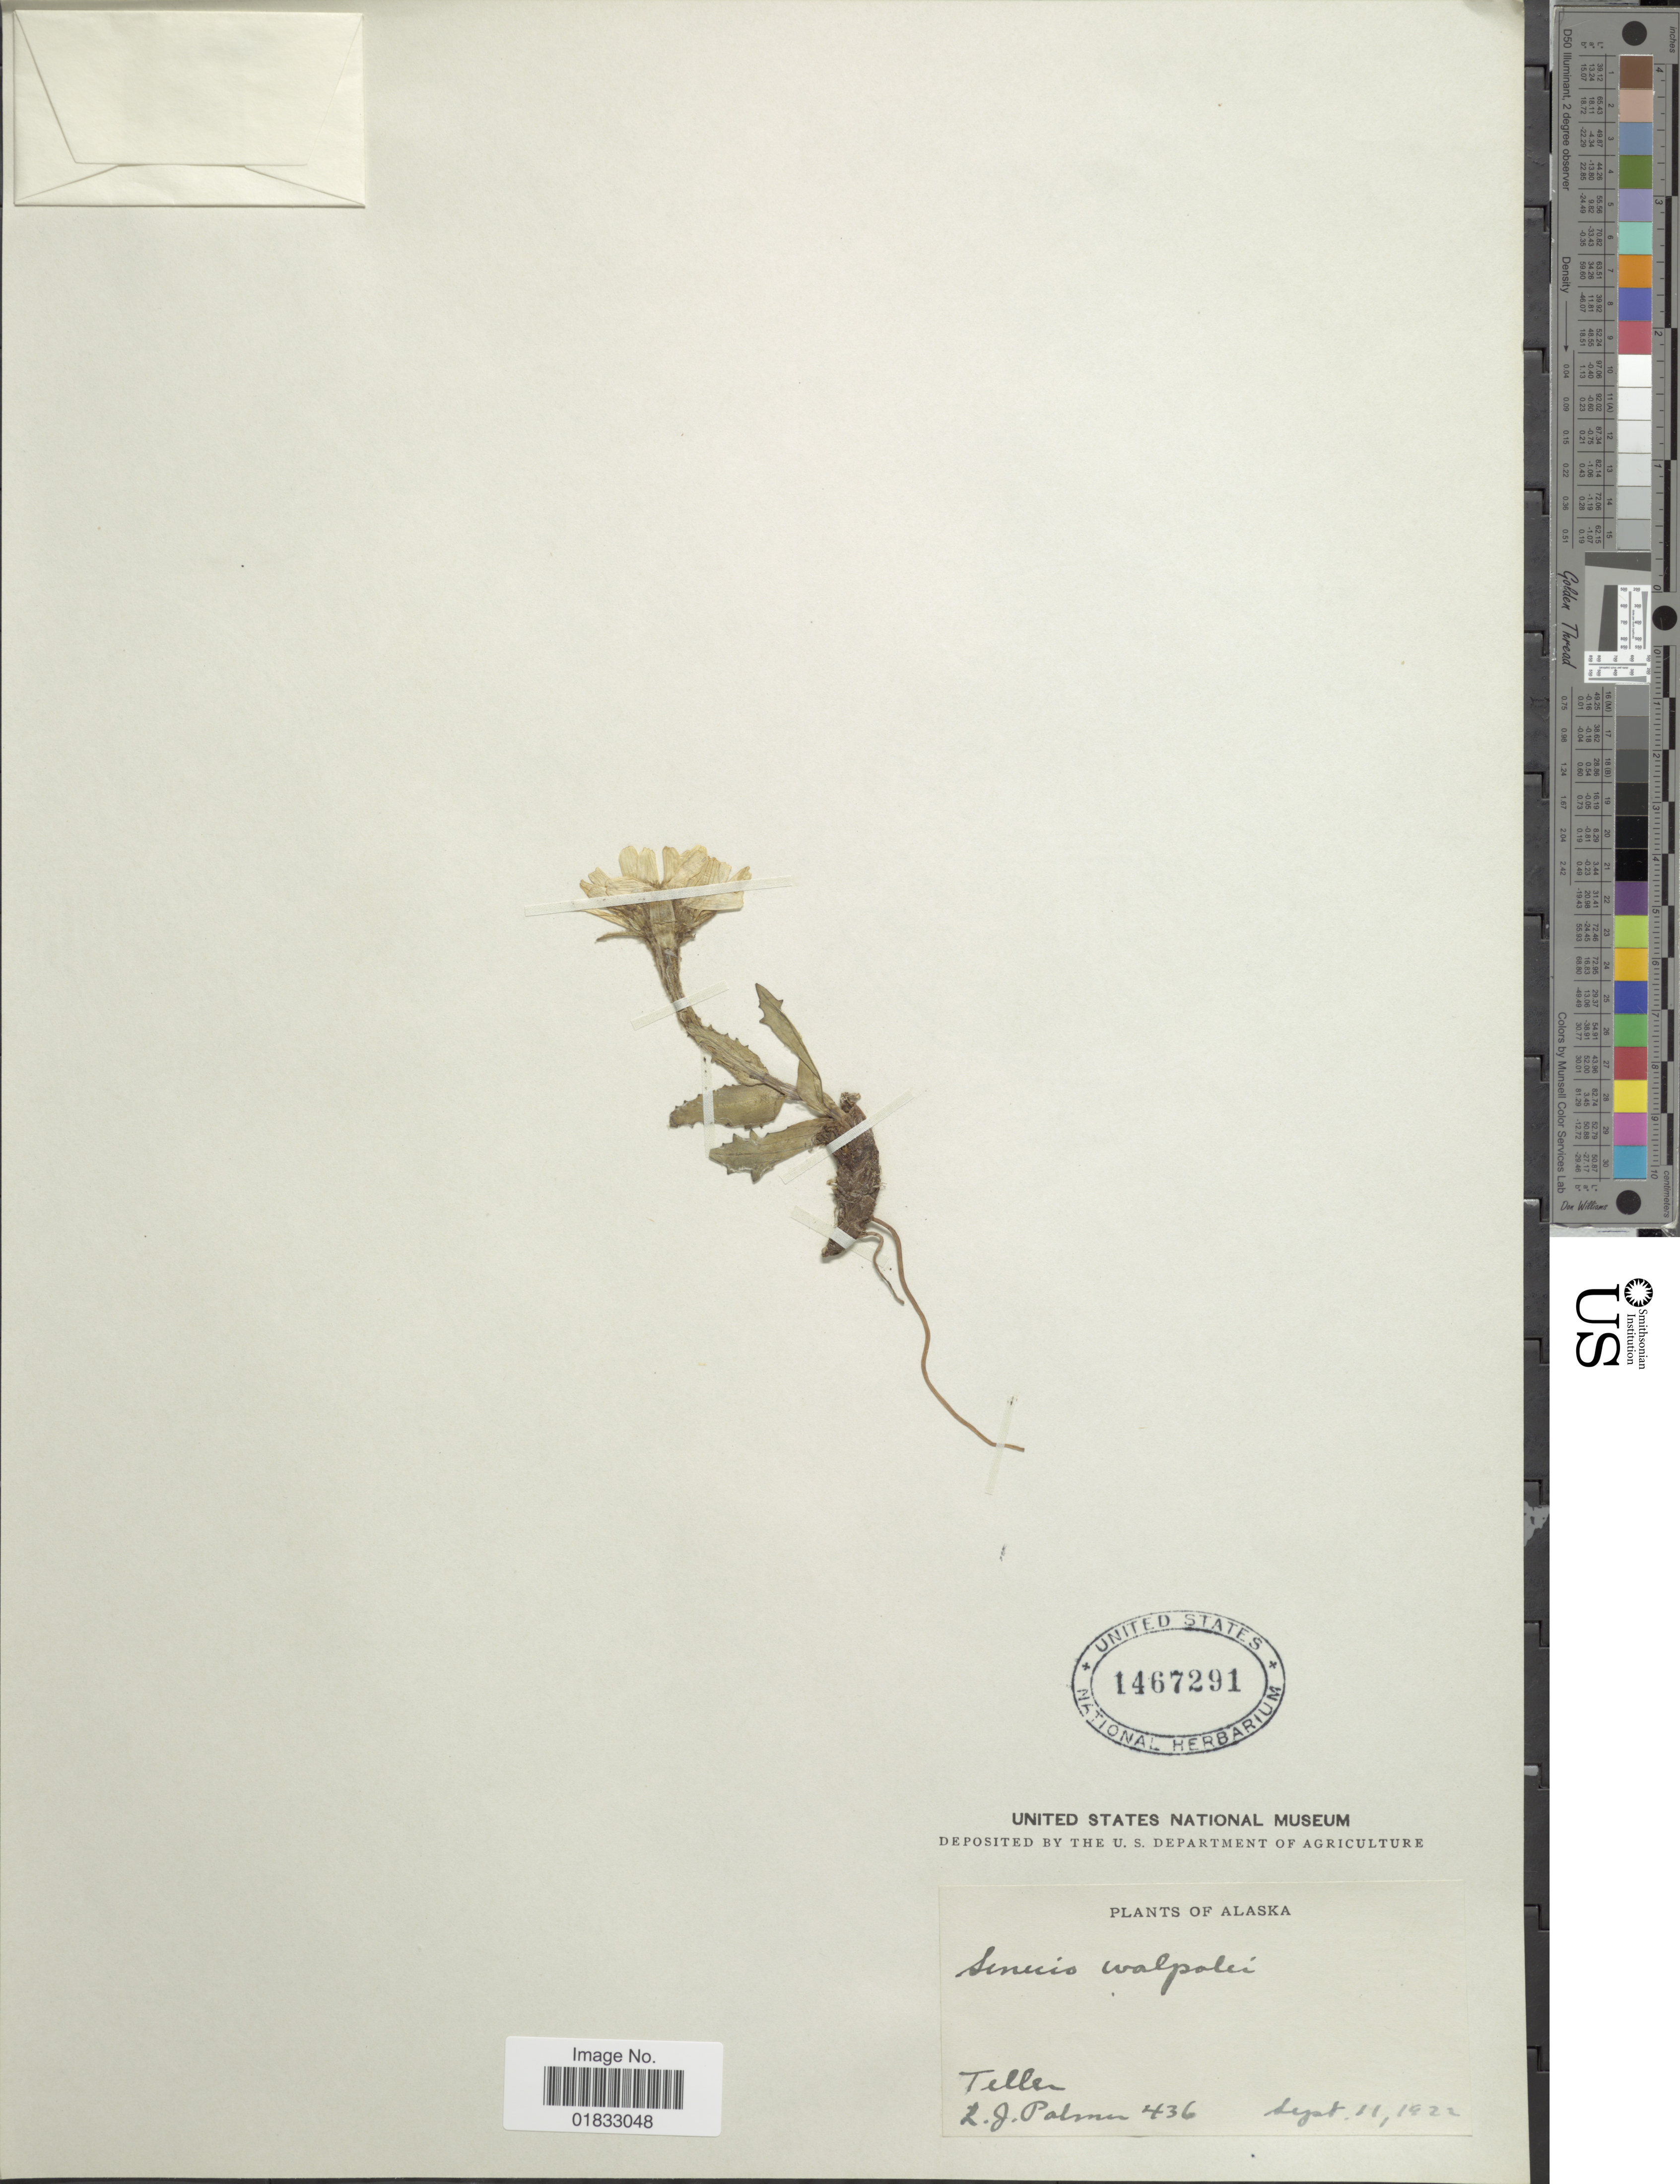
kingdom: Plantae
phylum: Tracheophyta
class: Magnoliopsida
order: Asterales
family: Asteraceae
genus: Tephroseris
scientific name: Tephroseris sp.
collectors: L. J. Palmer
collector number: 436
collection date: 1922-09-11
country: United States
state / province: Alaska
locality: Teller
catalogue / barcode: US 1467291